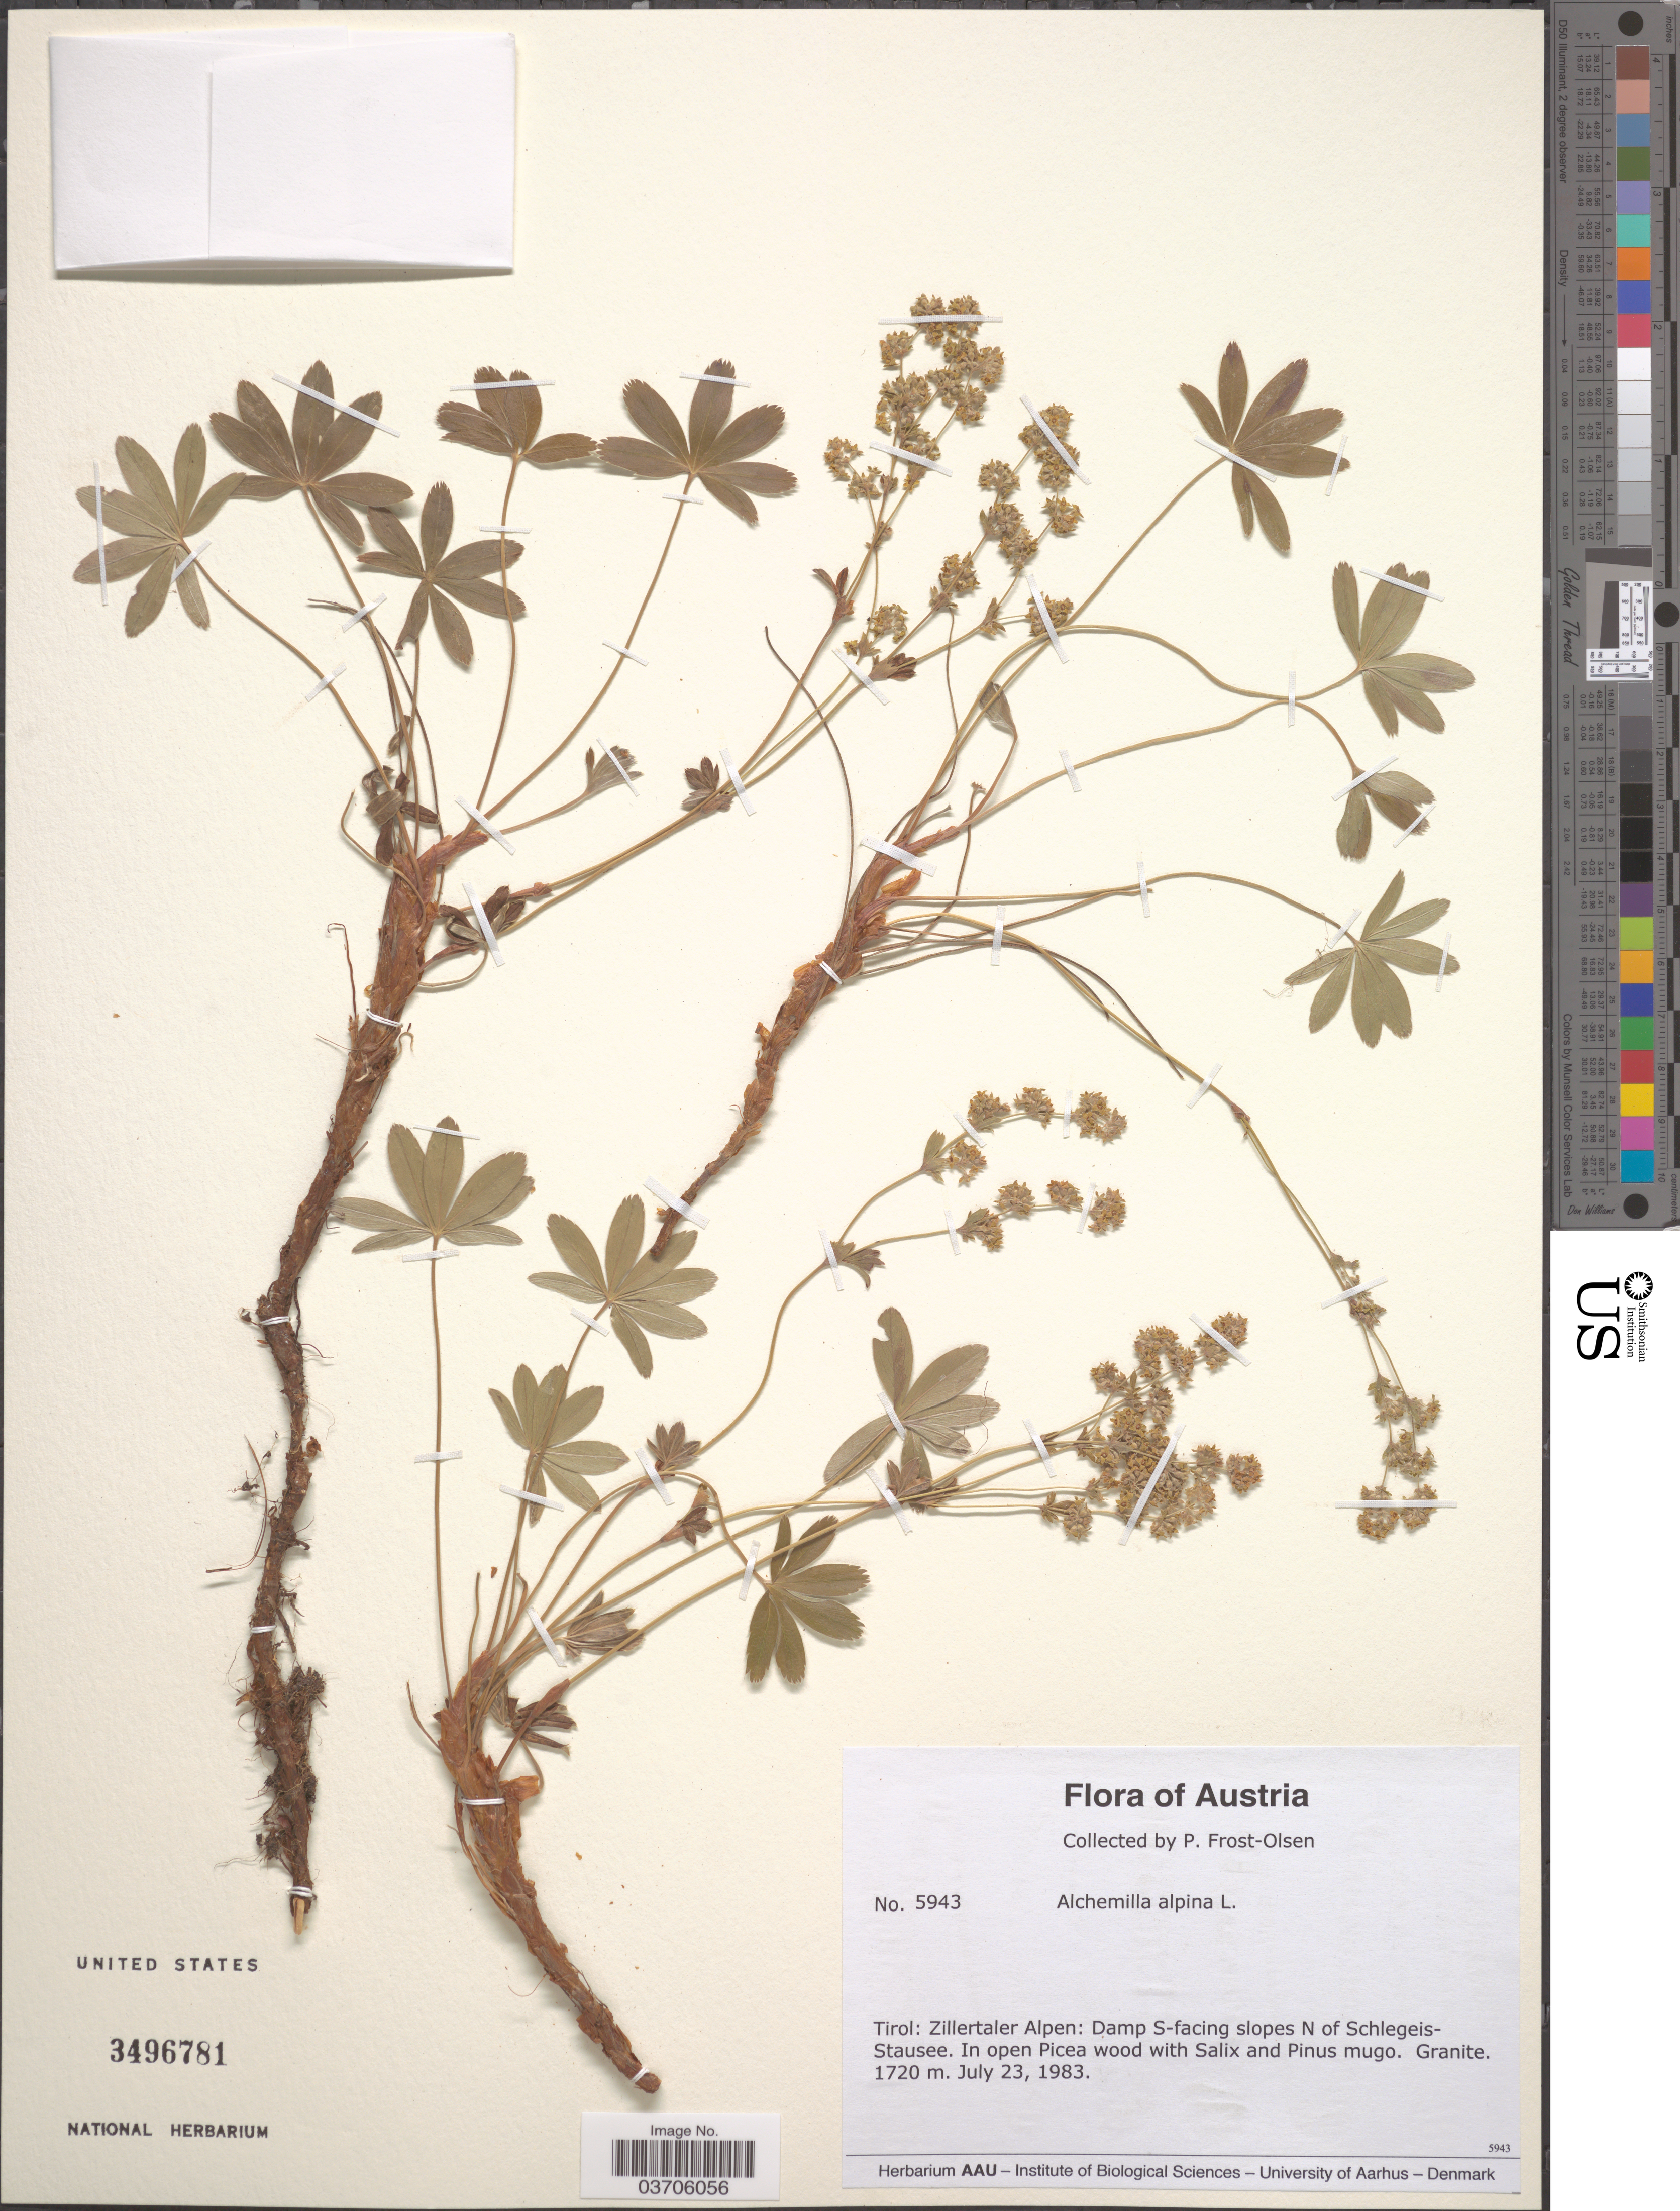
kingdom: Plantae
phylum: Tracheophyta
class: Magnoliopsida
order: Rosales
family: Rosaceae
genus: Alchemilla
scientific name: Alchemilla alpina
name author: L.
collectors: P. Frost-Olsen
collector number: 5943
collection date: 1983-07-23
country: Austria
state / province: Tirol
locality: Zillertaler Alpen: Damp S-facing slopes N of Schlegeis-Stausee.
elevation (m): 1720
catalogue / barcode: US 3496781